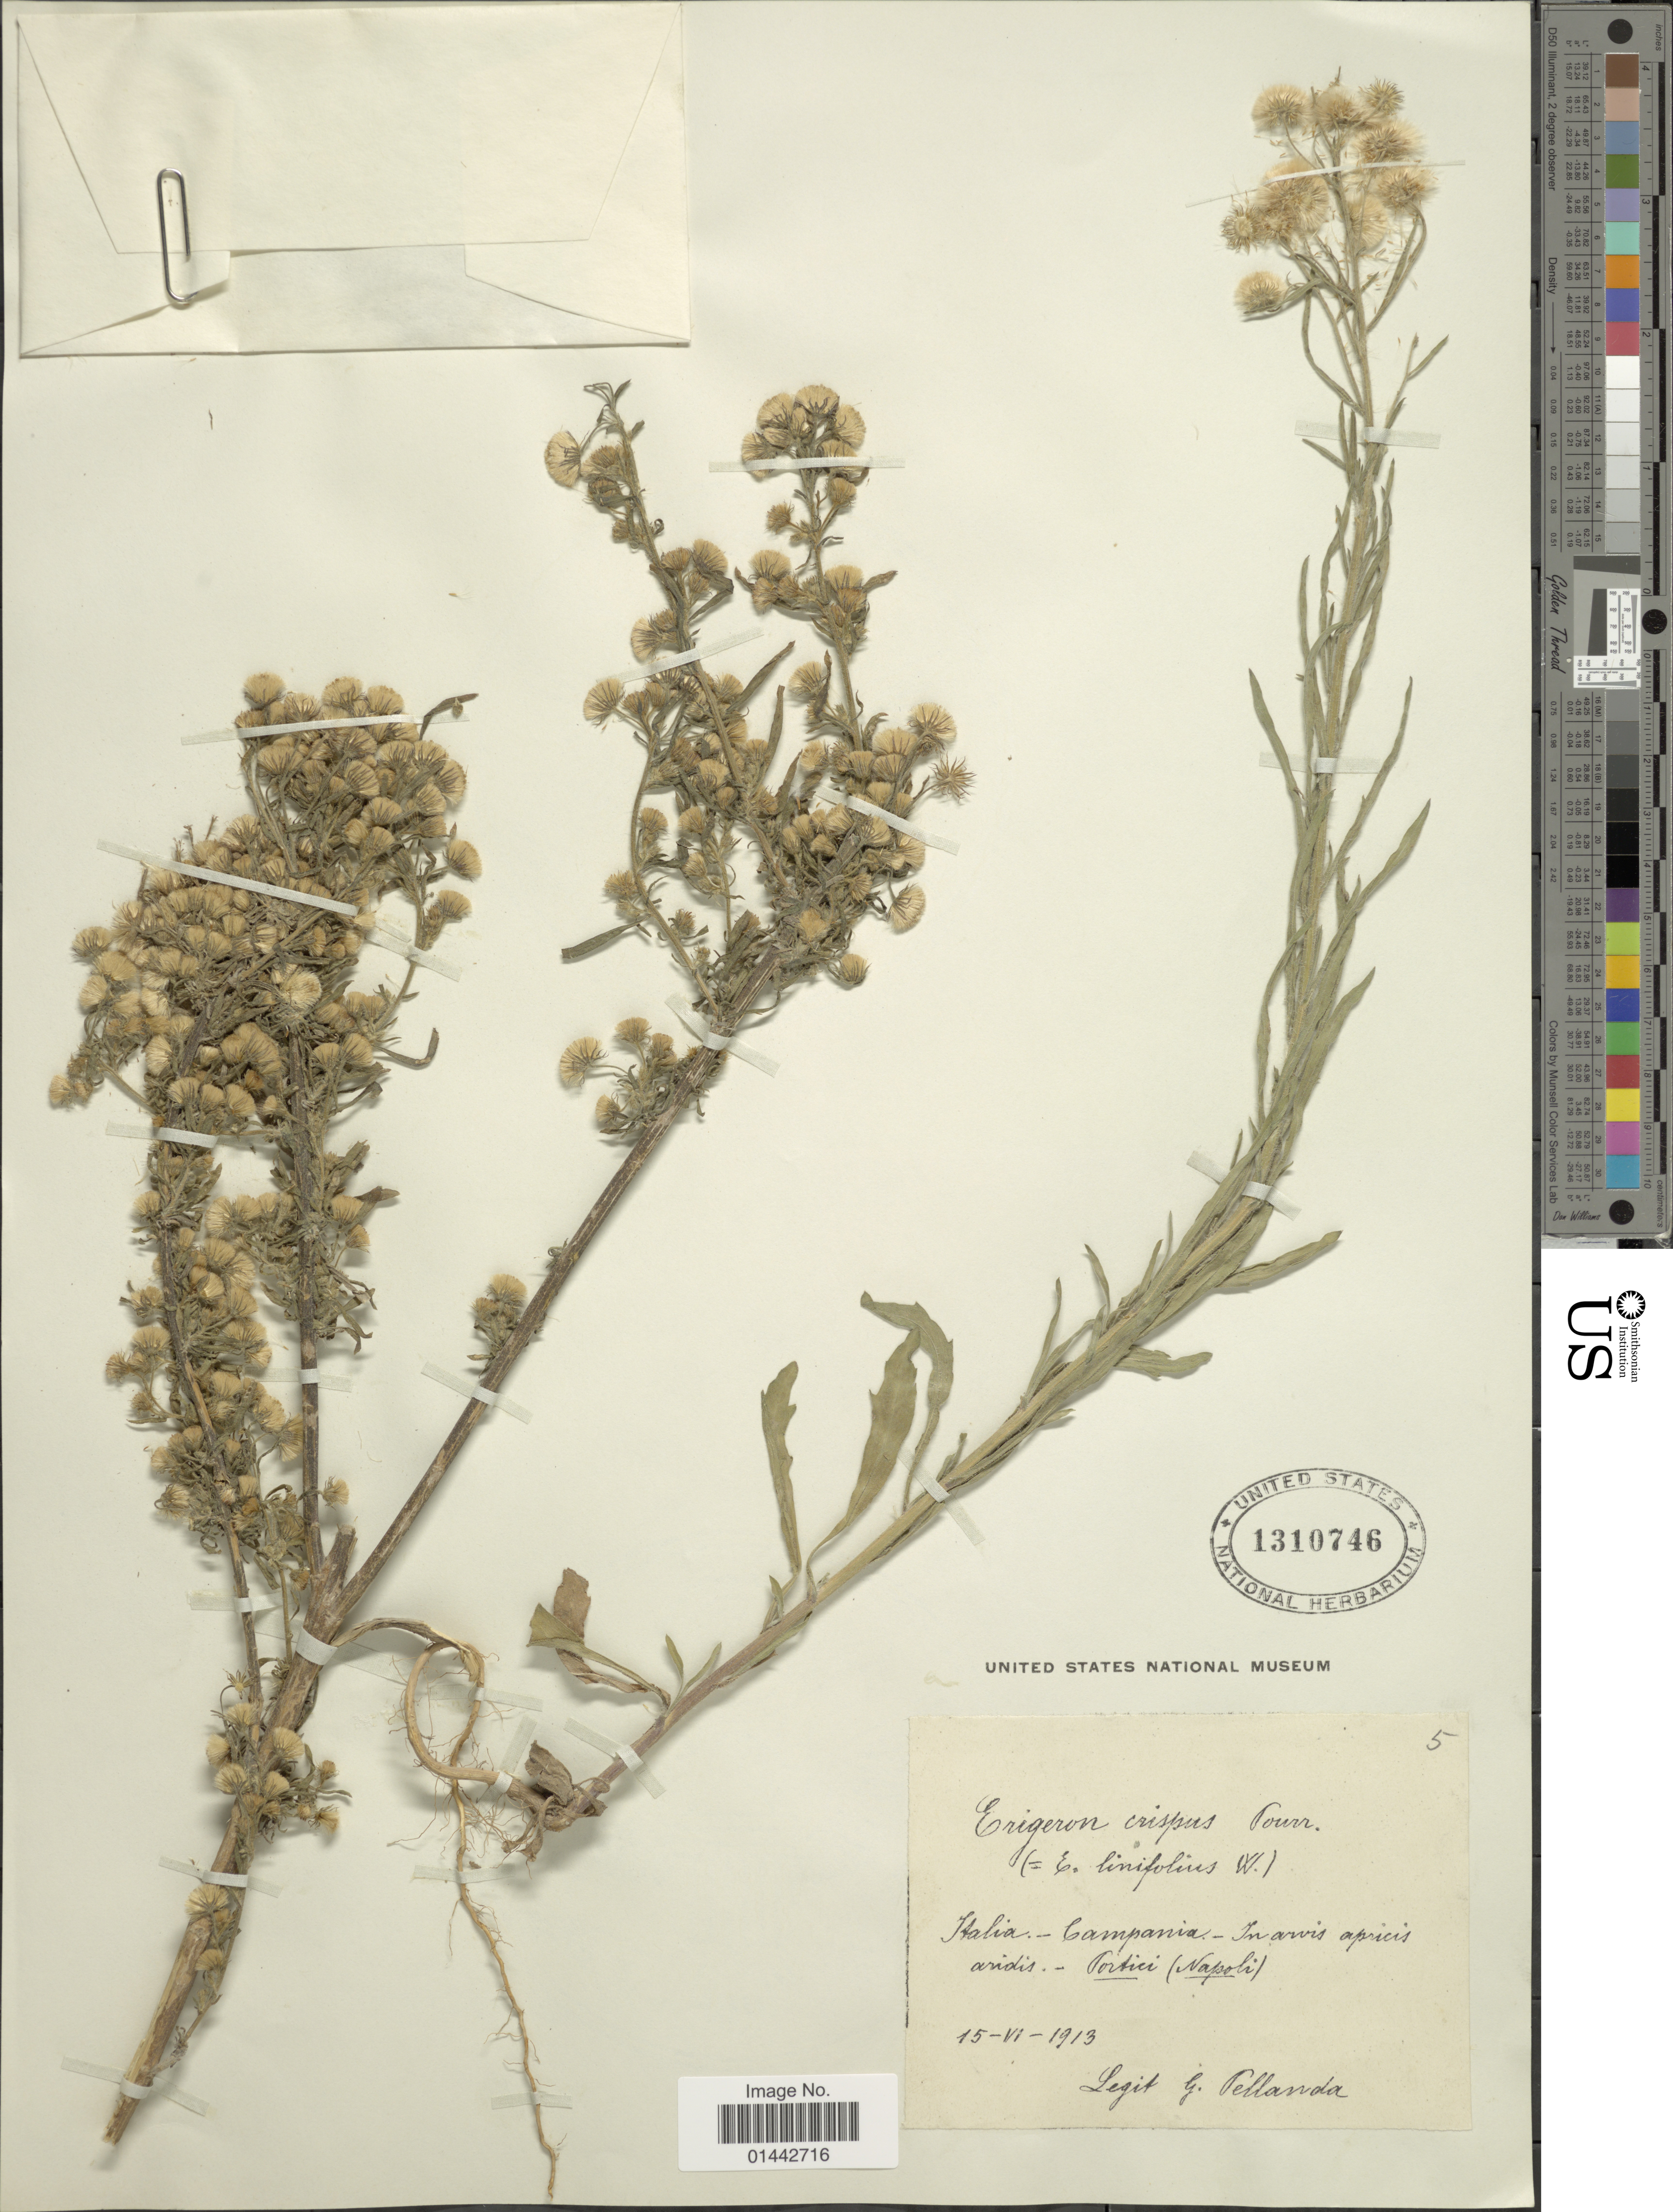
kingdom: Plantae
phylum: Tracheophyta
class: Magnoliopsida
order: Asterales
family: Asteraceae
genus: Erigeron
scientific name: Erigeron bonariensis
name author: L.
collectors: G. Pellanda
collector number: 5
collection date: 1913-06-15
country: Italy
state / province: Campania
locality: In arvis apricis aridis-Portici (Napoli).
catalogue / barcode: US 1310746